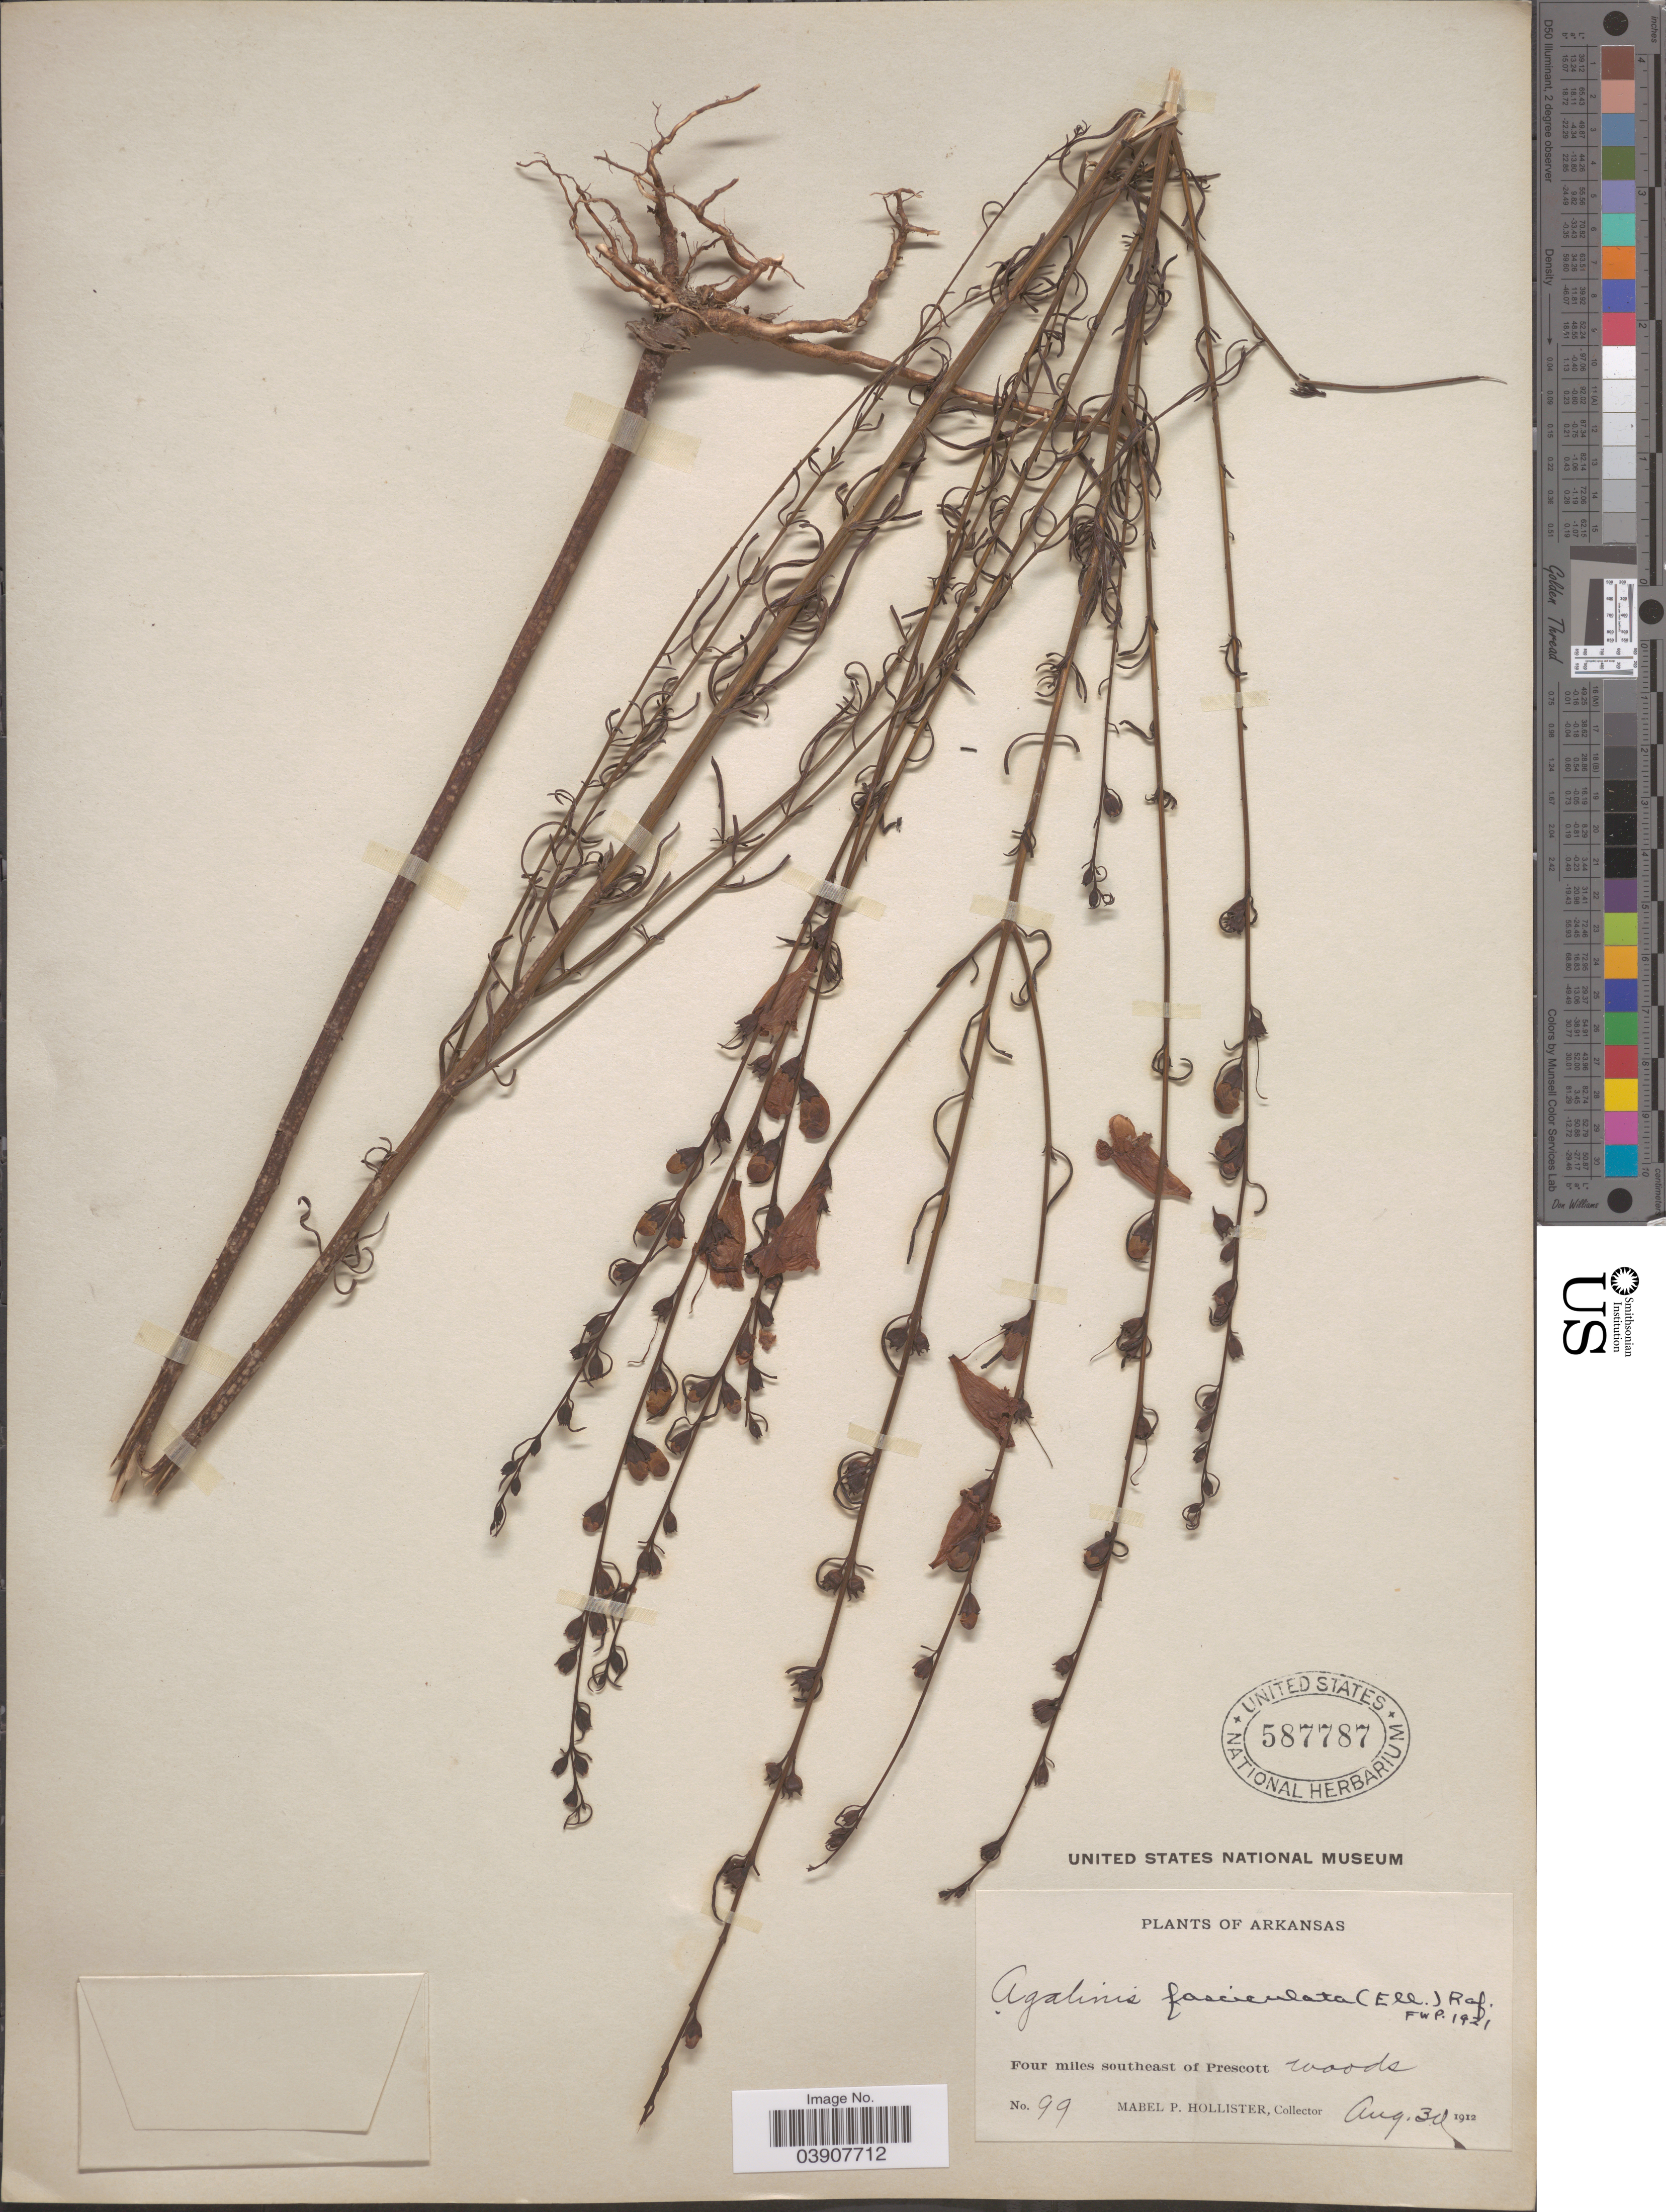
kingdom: Plantae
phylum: Tracheophyta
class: Magnoliopsida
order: Lamiales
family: Orobanchaceae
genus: Agalinis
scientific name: Agalinis fasciculata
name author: (Elliott) Raf.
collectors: M. Hollister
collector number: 99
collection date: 1912-08-30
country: United States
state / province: Arkansas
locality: Four miles southeast of Prescott.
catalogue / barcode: US 587787